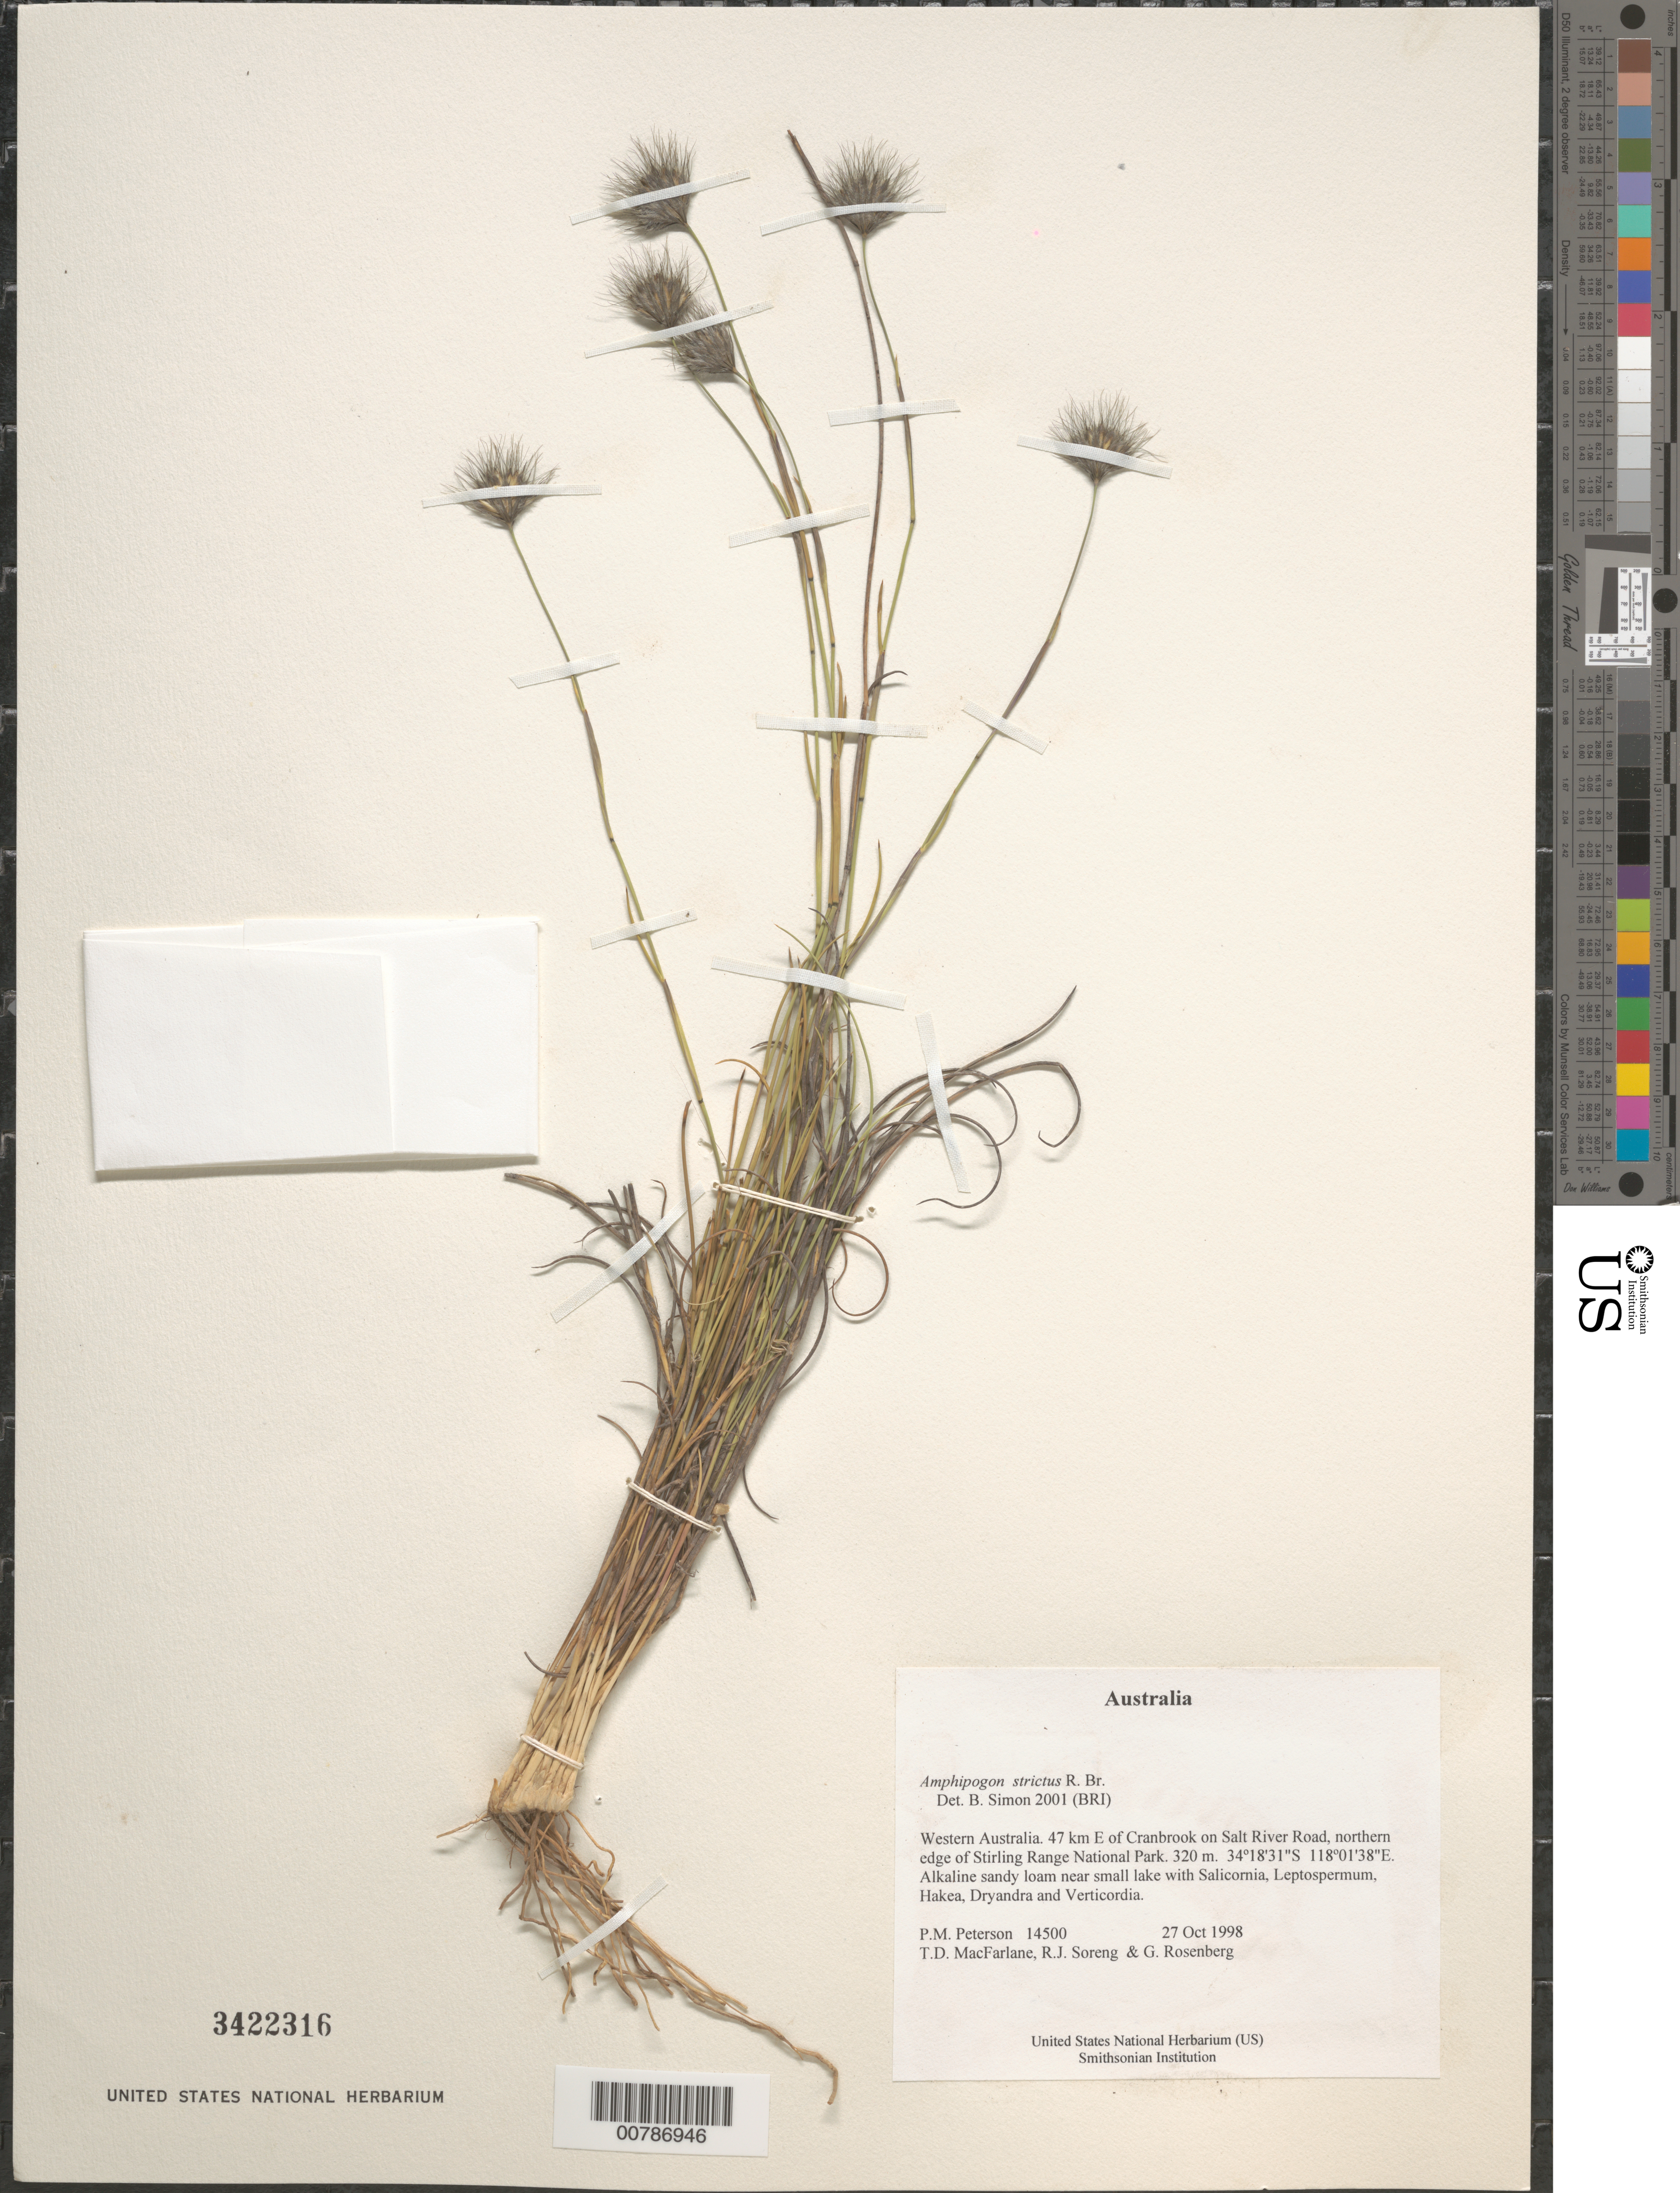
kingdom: Plantae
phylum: Tracheophyta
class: Liliopsida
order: Poales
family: Poaceae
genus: Amphipogon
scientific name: Amphipogon strictus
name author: R. Br.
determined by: Simon, B.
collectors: P. M. Peterson, T. Macfarlane, R. J. Soreng & G. Rosenberg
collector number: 14500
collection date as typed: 27 Oct 1998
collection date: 1998-10-27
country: Australia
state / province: Western Australia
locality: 47 km E of Cranbrook on Salt River Road, northern edge of Stirling Range National Park.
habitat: Alkaline sandy loam near small lake with Salicornia, Leptospermum, Hakea, Dryandra and Verticordia.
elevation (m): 320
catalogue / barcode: US 3422316